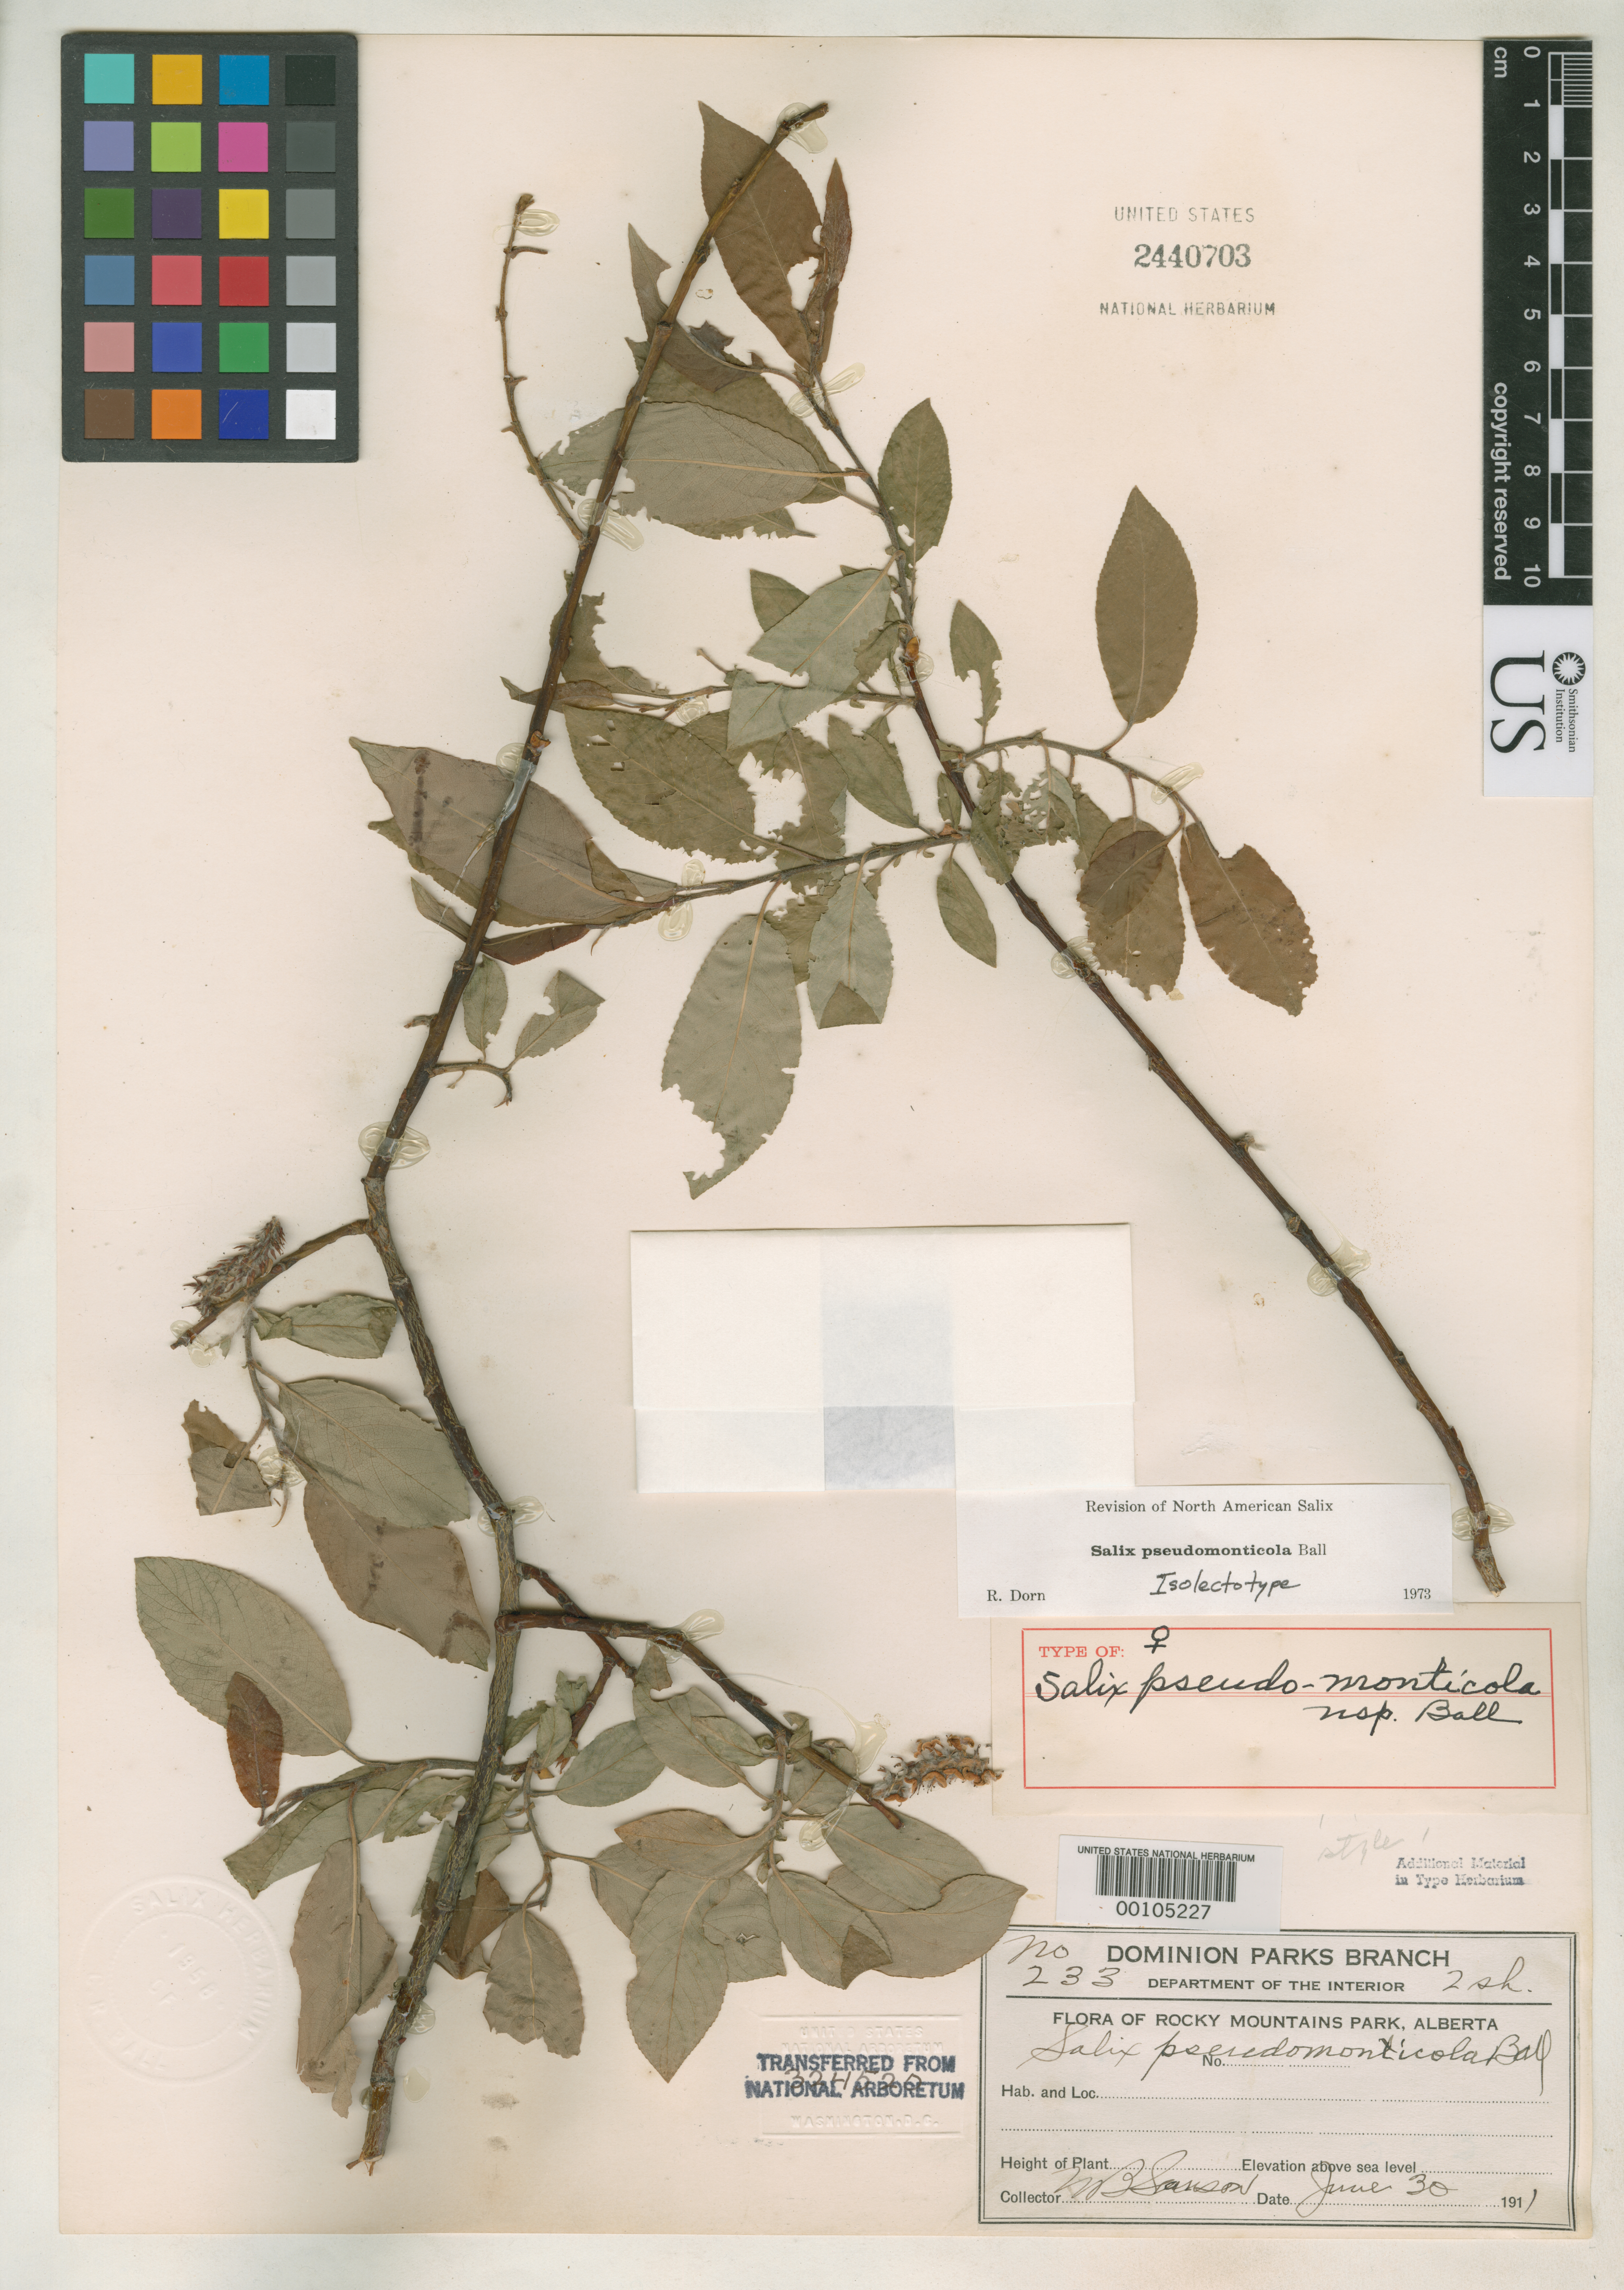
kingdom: Plantae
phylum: Tracheophyta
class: Magnoliopsida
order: Malpighiales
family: Salicaceae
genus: Salix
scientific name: Salix pseudomonticola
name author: C.R. Ball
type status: Syntype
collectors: N. Sanson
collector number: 233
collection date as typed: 30 Jun 1911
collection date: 1911-06-30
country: Canada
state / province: Alberta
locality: Rocky Mts. Park.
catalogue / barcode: US 2440703